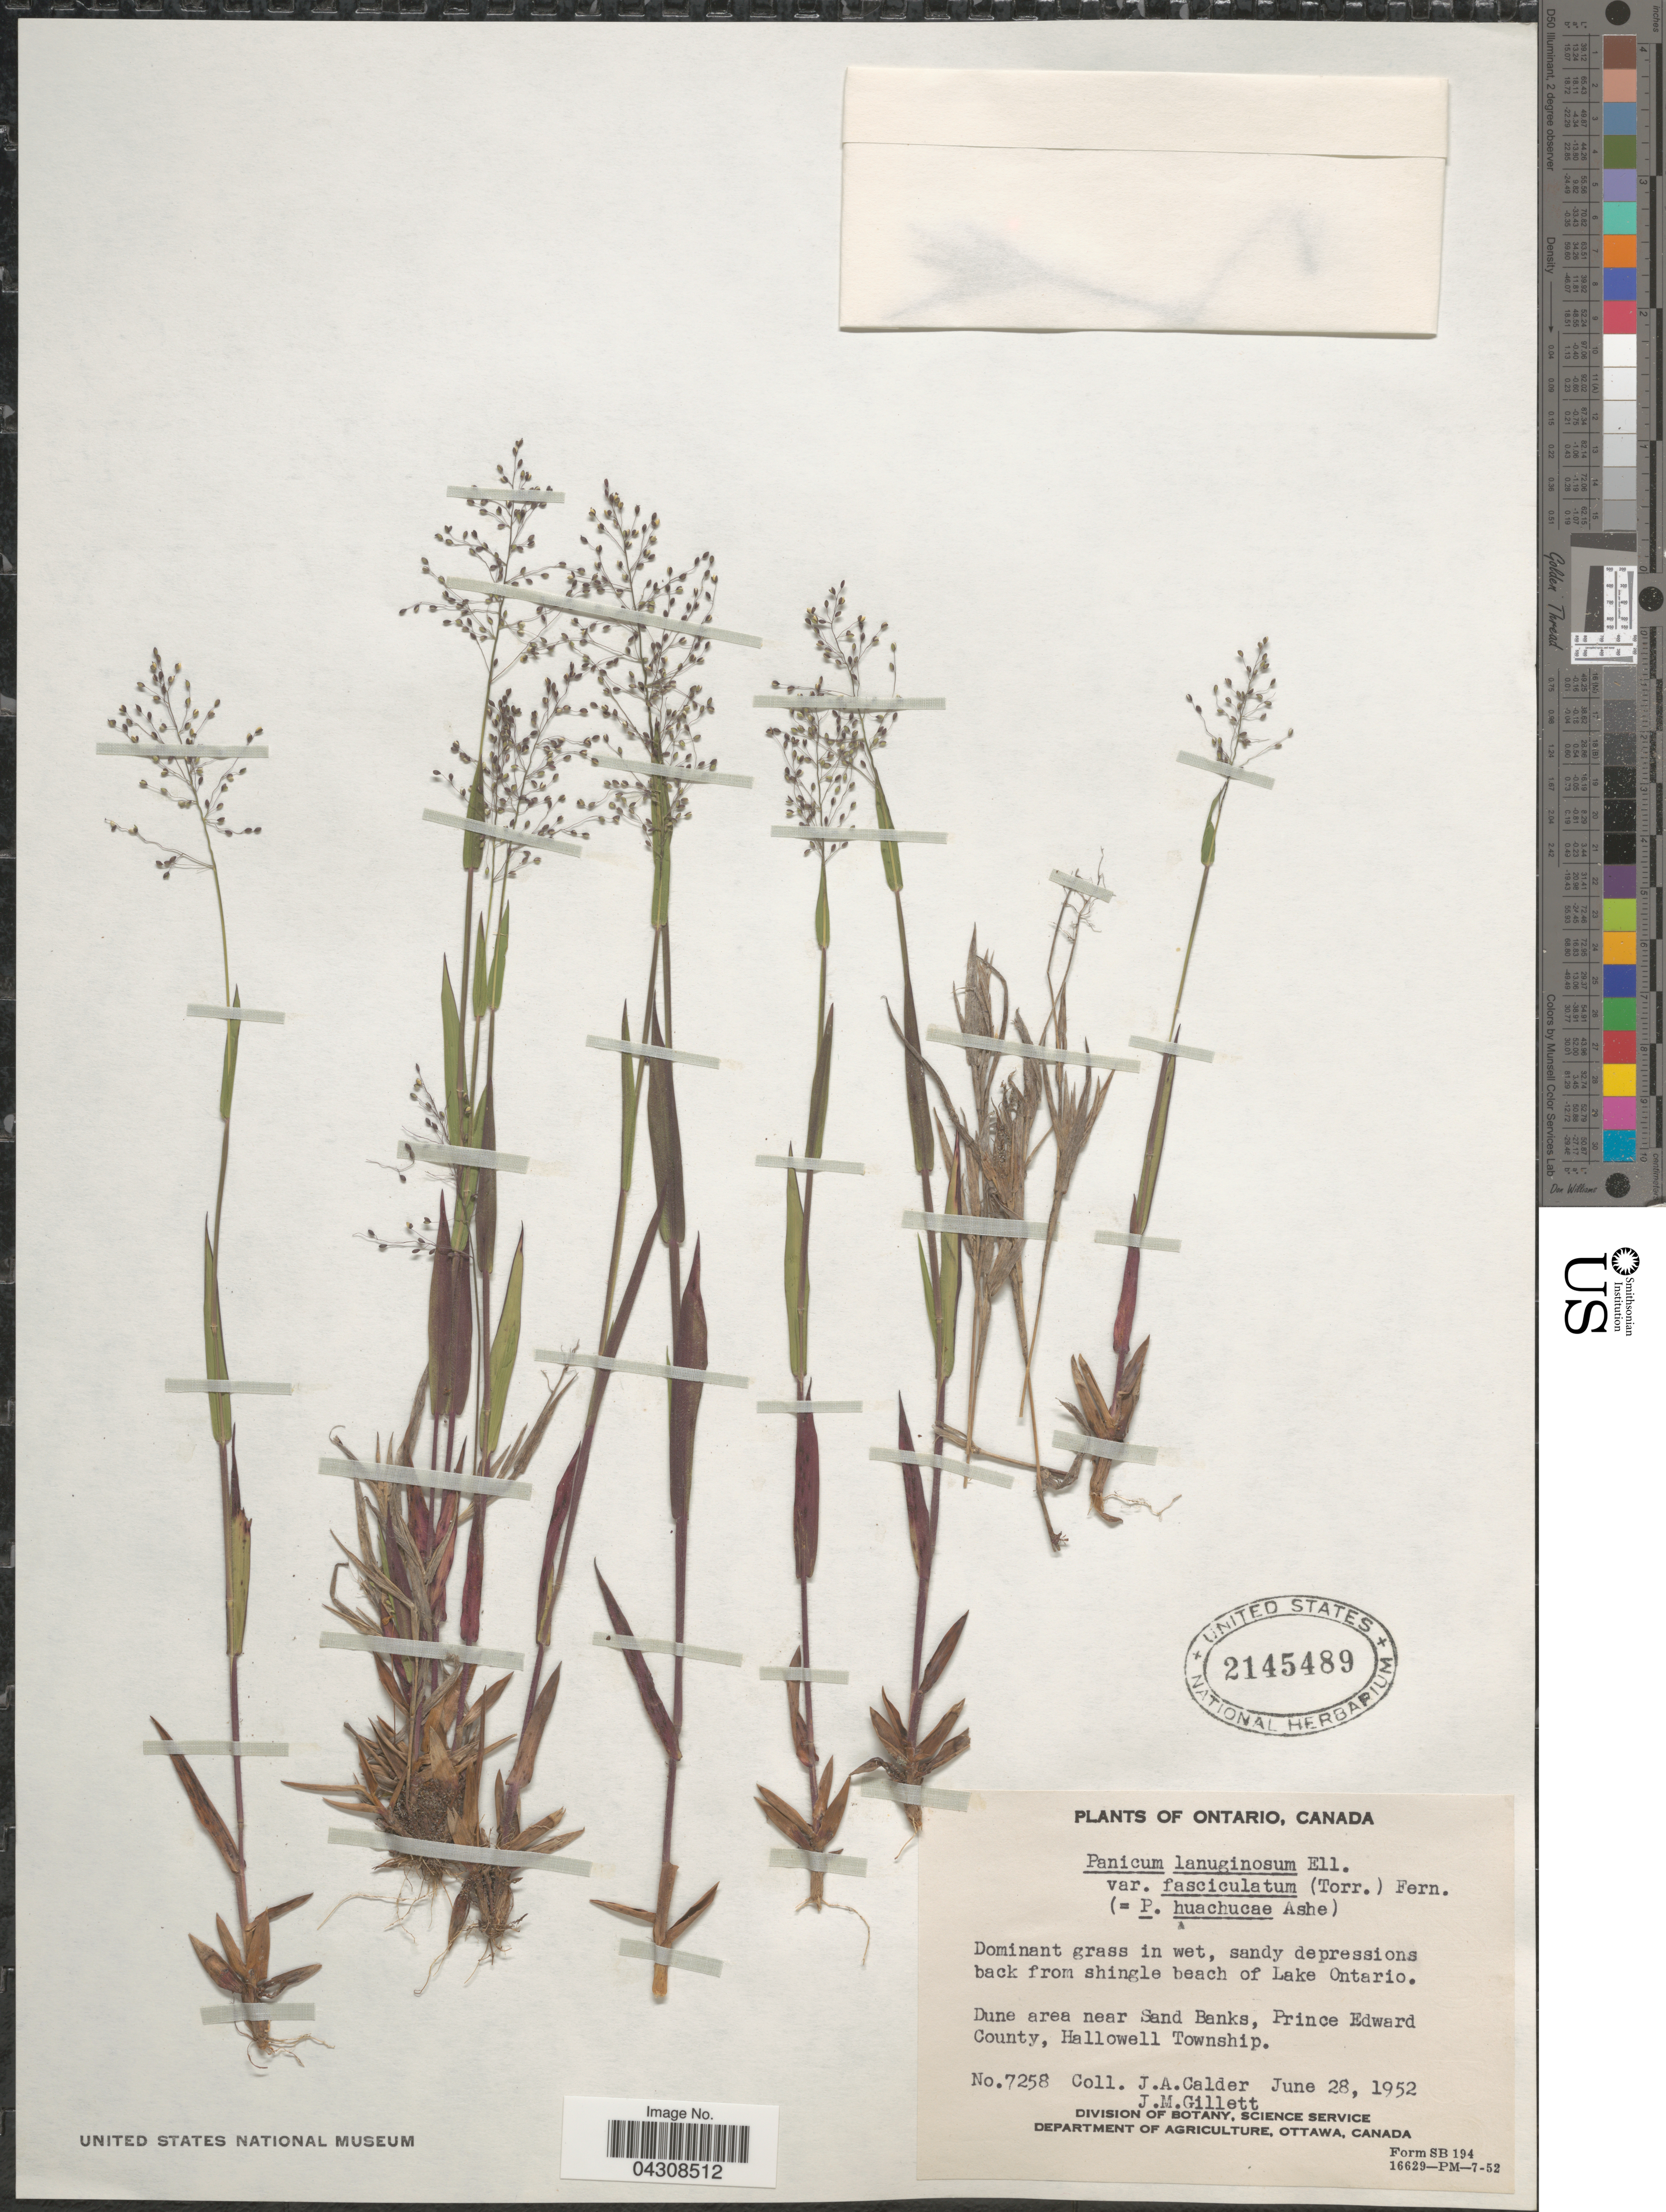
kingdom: Plantae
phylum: Tracheophyta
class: Liliopsida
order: Poales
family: Poaceae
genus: Dichanthelium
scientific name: Dichanthelium acuminatum var. acuminatum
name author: (Sw.) Gould & C.A. Clark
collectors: J. A. Calder & J. M. Gillett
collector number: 7258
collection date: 1952-06-28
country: Canada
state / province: Ontario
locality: Dominant grass in wet, sandy depressions back from shingle beach of Lake Ontario. Dune area near Sand Banks, Prince Edward County, Hallowell Township.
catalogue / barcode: US 2145489